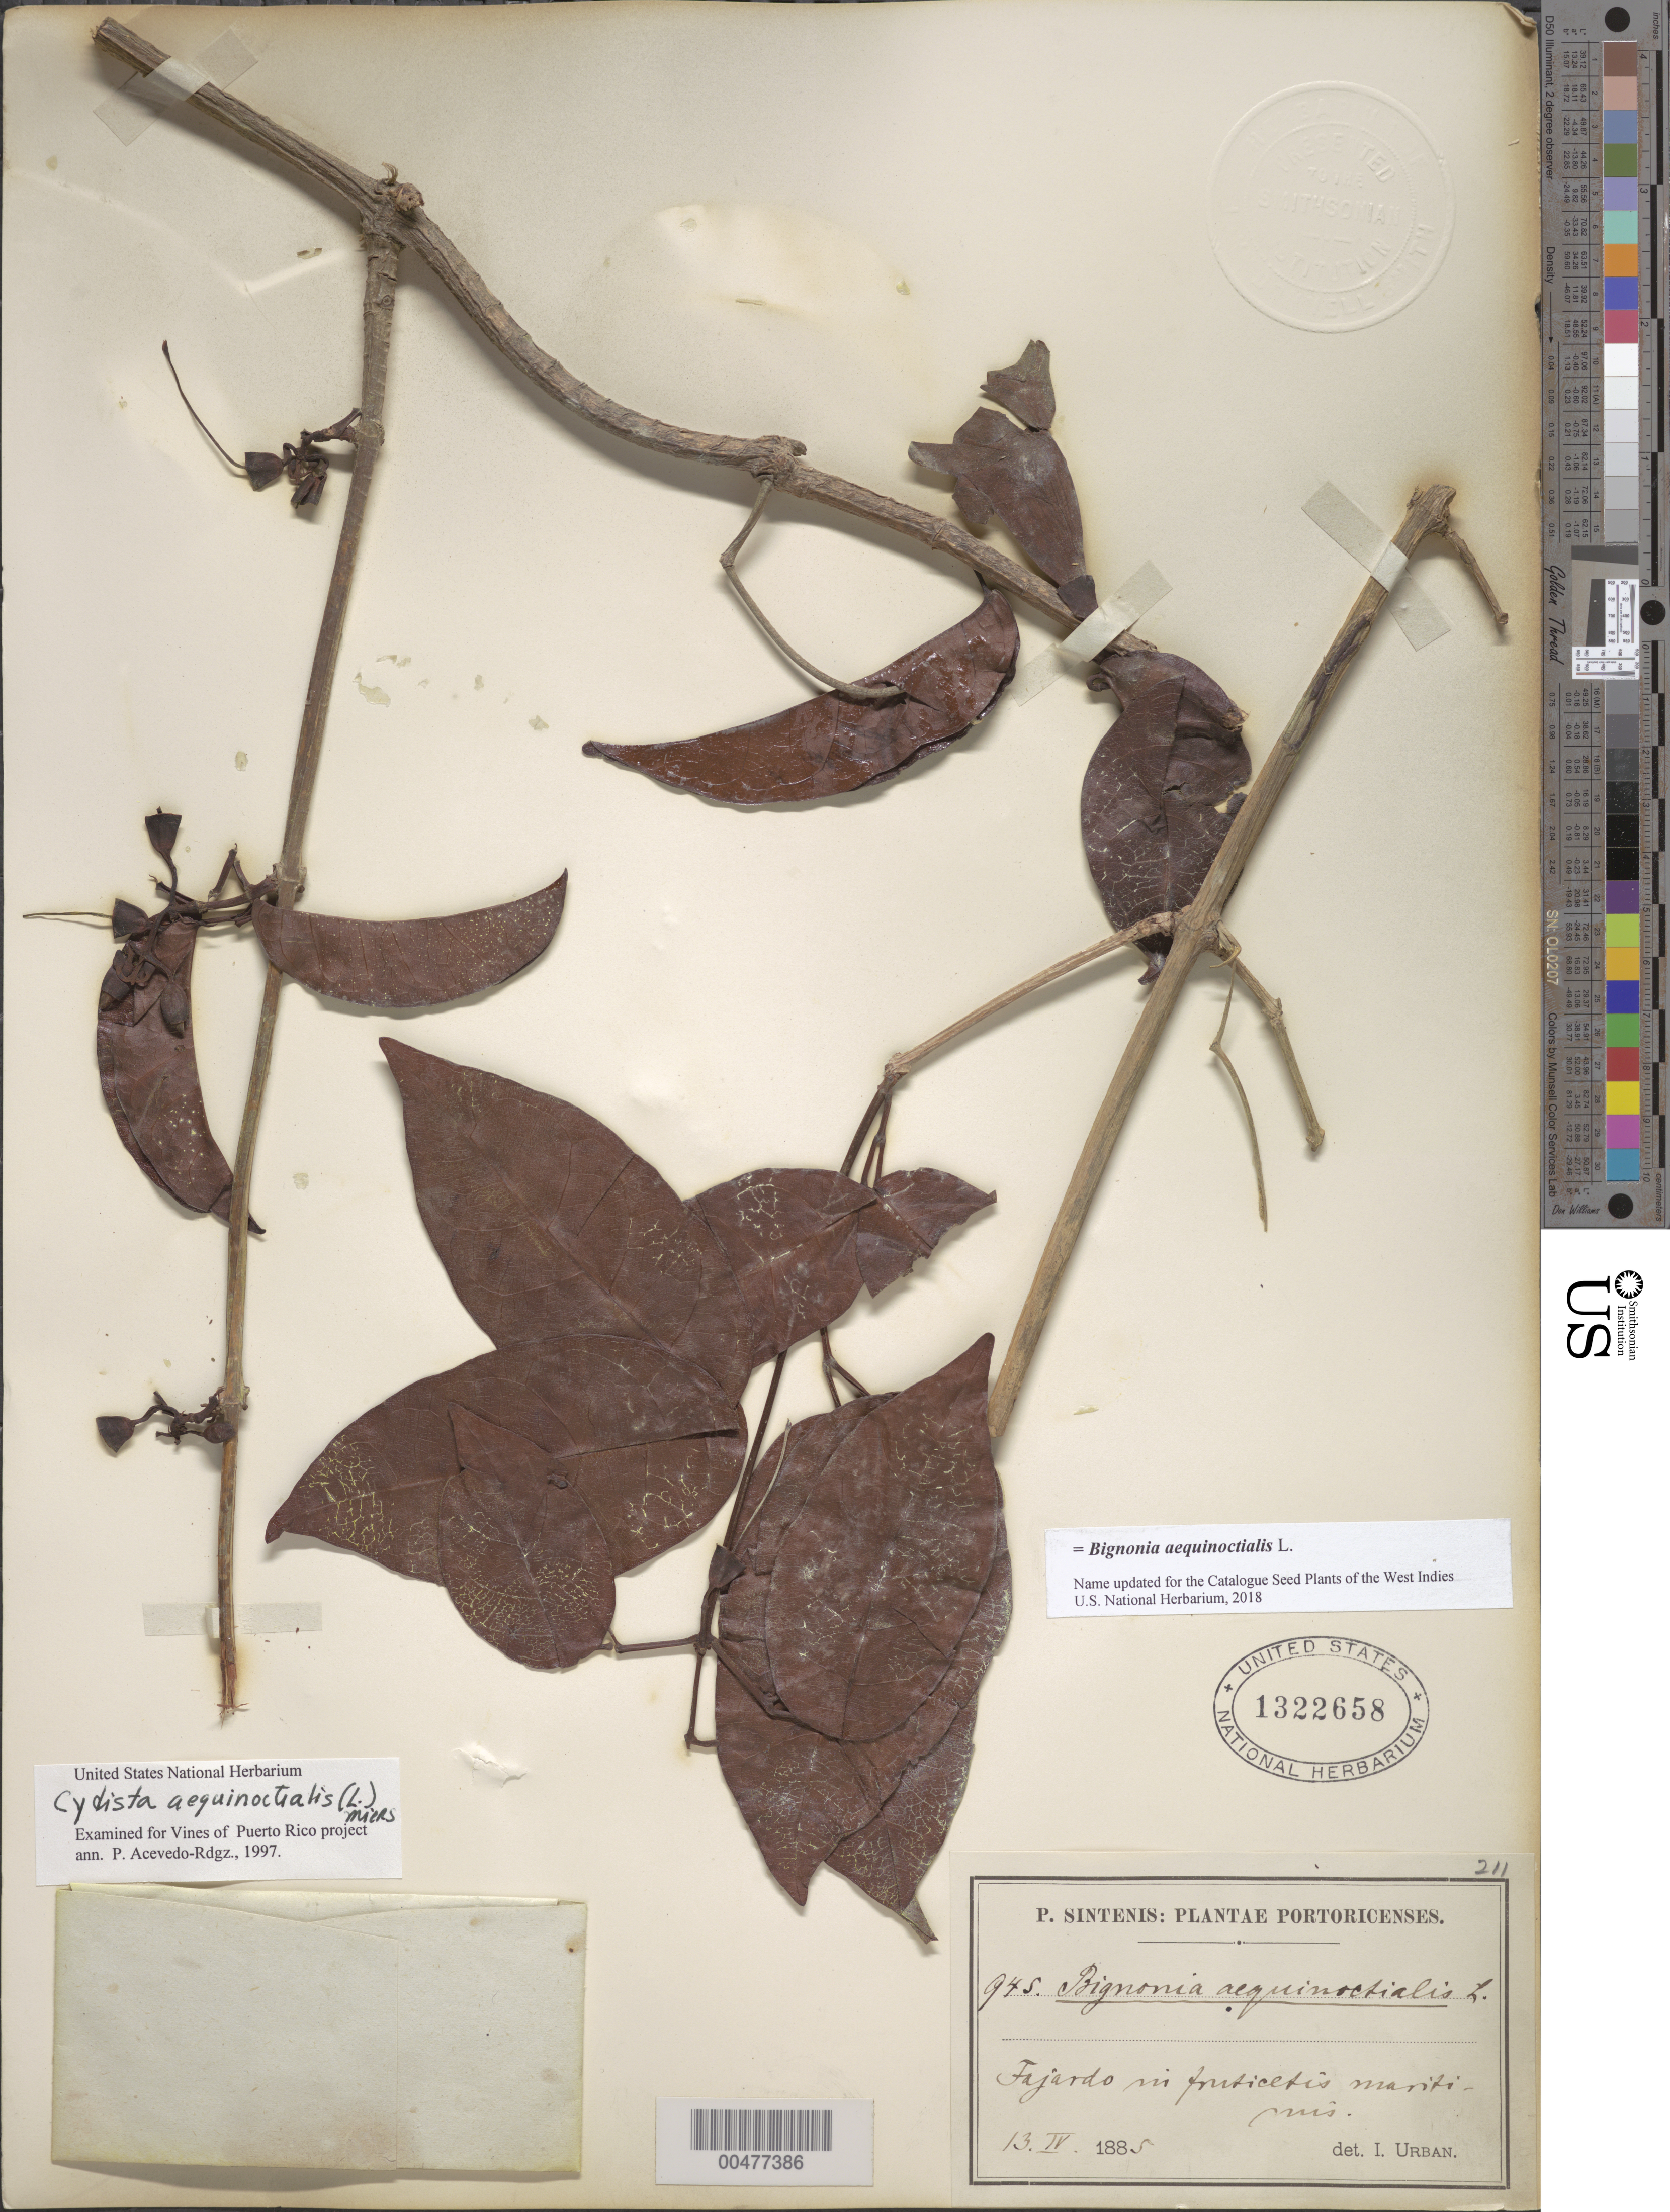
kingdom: Plantae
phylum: Tracheophyta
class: Magnoliopsida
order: Lamiales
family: Bignoniaceae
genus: Bignonia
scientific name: Bignonia aequinoctialis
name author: L.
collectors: P. Sintenis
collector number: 945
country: Puerto Rico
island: Greater Antilles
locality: Fajardo. In fruticetis manitimis.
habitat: In fruticetis maritimis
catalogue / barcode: US 1322658